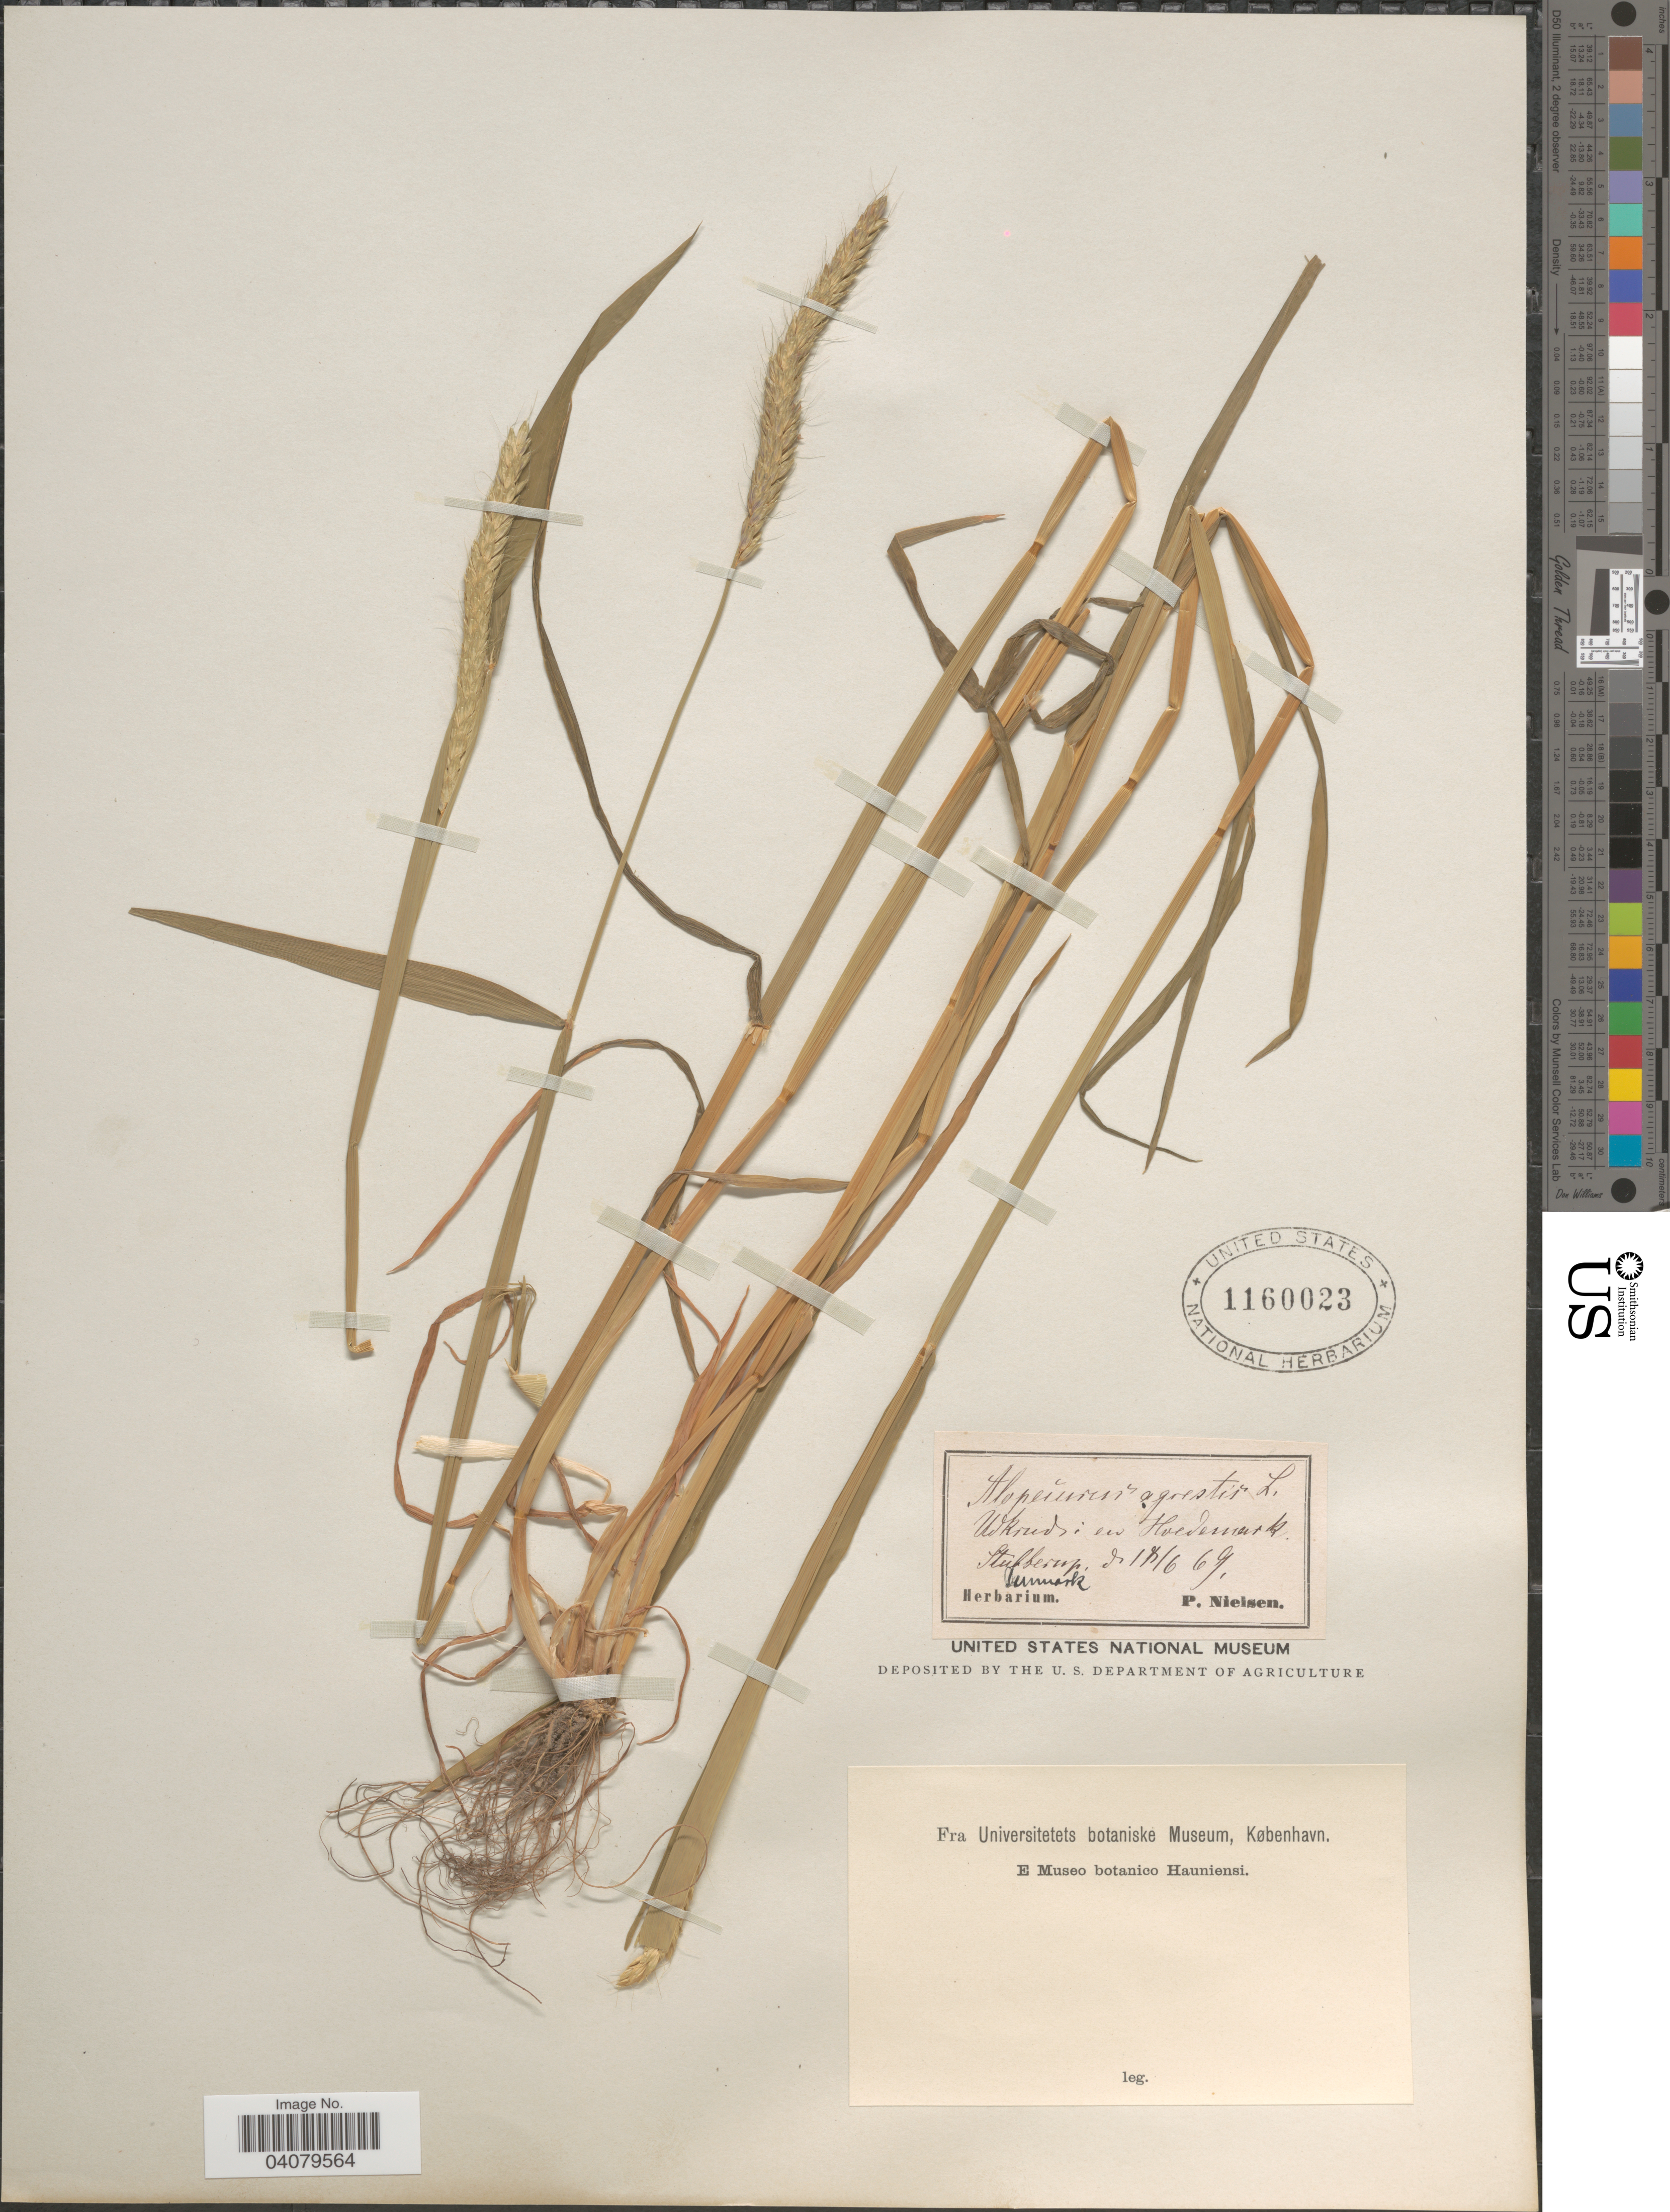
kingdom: Plantae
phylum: Tracheophyta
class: Liliopsida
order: Poales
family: Poaceae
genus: Alopecurus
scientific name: Alopecurus myosuroides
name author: Huds.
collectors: Ex herb. P. Nielsen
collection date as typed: Transcribed d/m/y: 18/6/69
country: Denmark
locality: Udkruds i en Hoedemark Stubberup.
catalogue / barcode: US 1160023